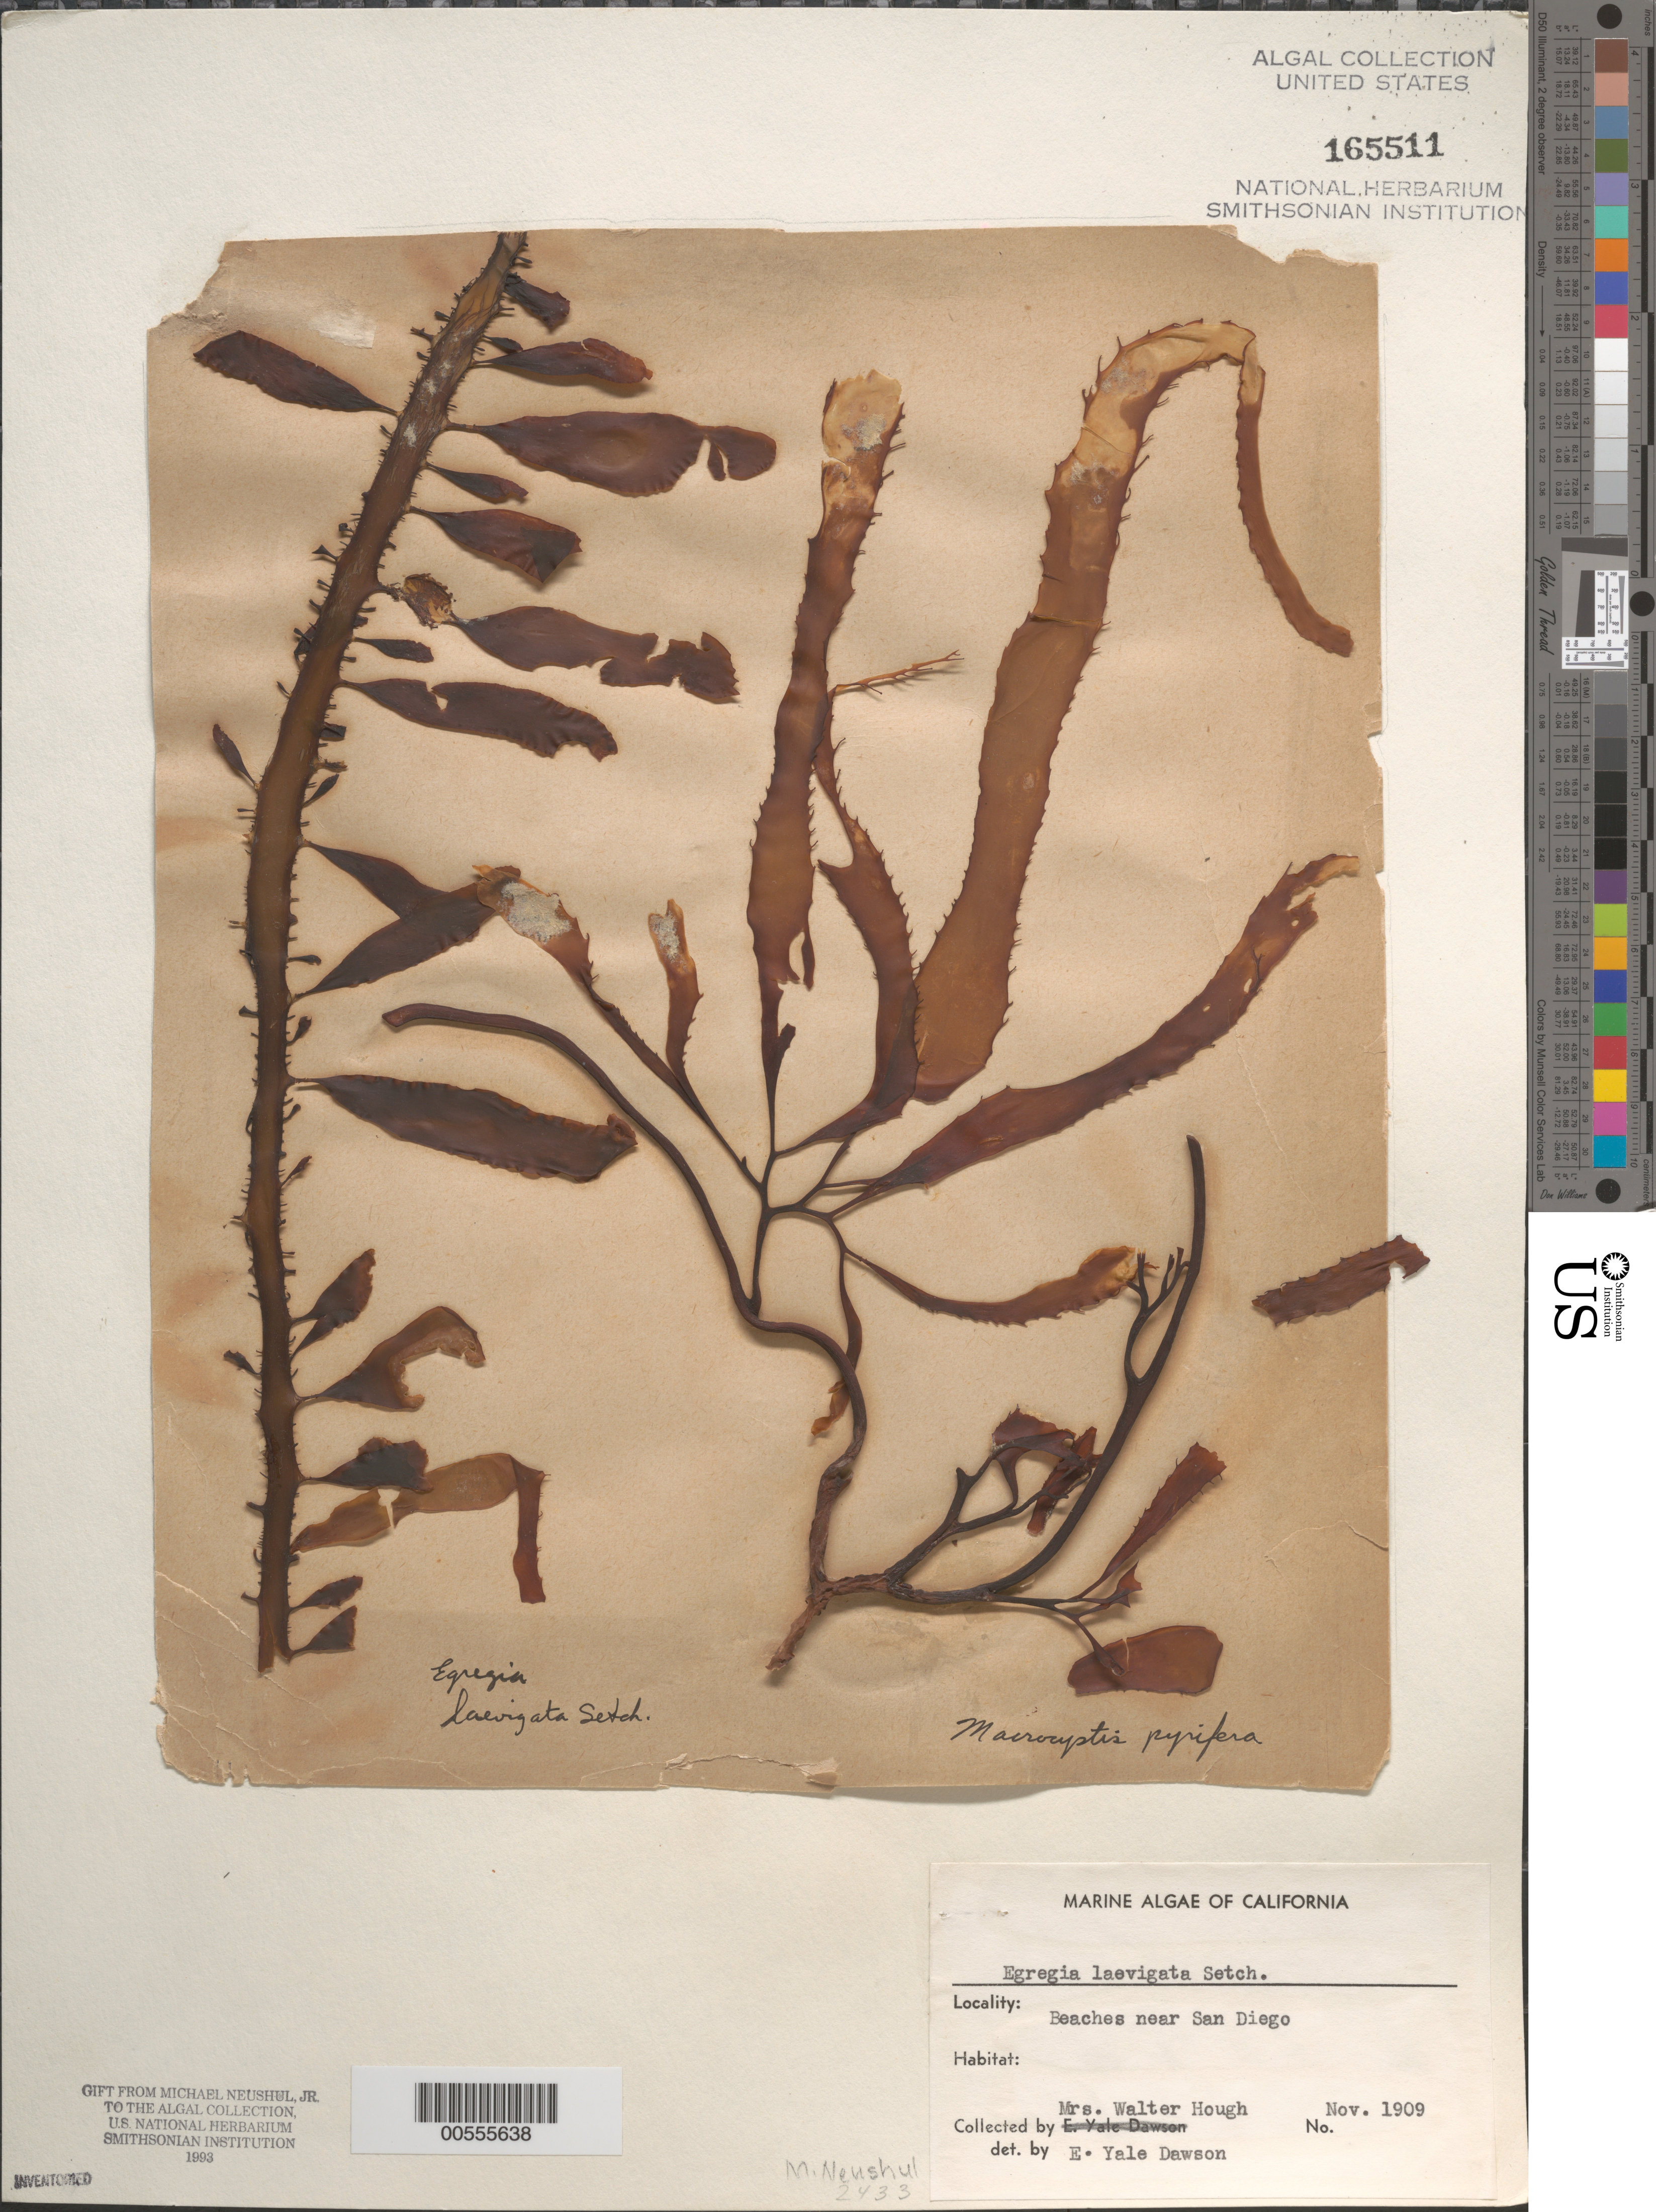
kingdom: Chromista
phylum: Ochrophyta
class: Phaeophyceae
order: Laminariales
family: Lessoniaceae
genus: Egregia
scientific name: Egregia menziesii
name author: (Turner) Aresch.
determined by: Algae name updating Project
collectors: Mrs W. Hough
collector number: Neushul 2433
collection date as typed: Nov 1909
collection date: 1909-11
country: United States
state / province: California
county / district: San Diego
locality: Beaches near San Diego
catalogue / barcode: US 165511